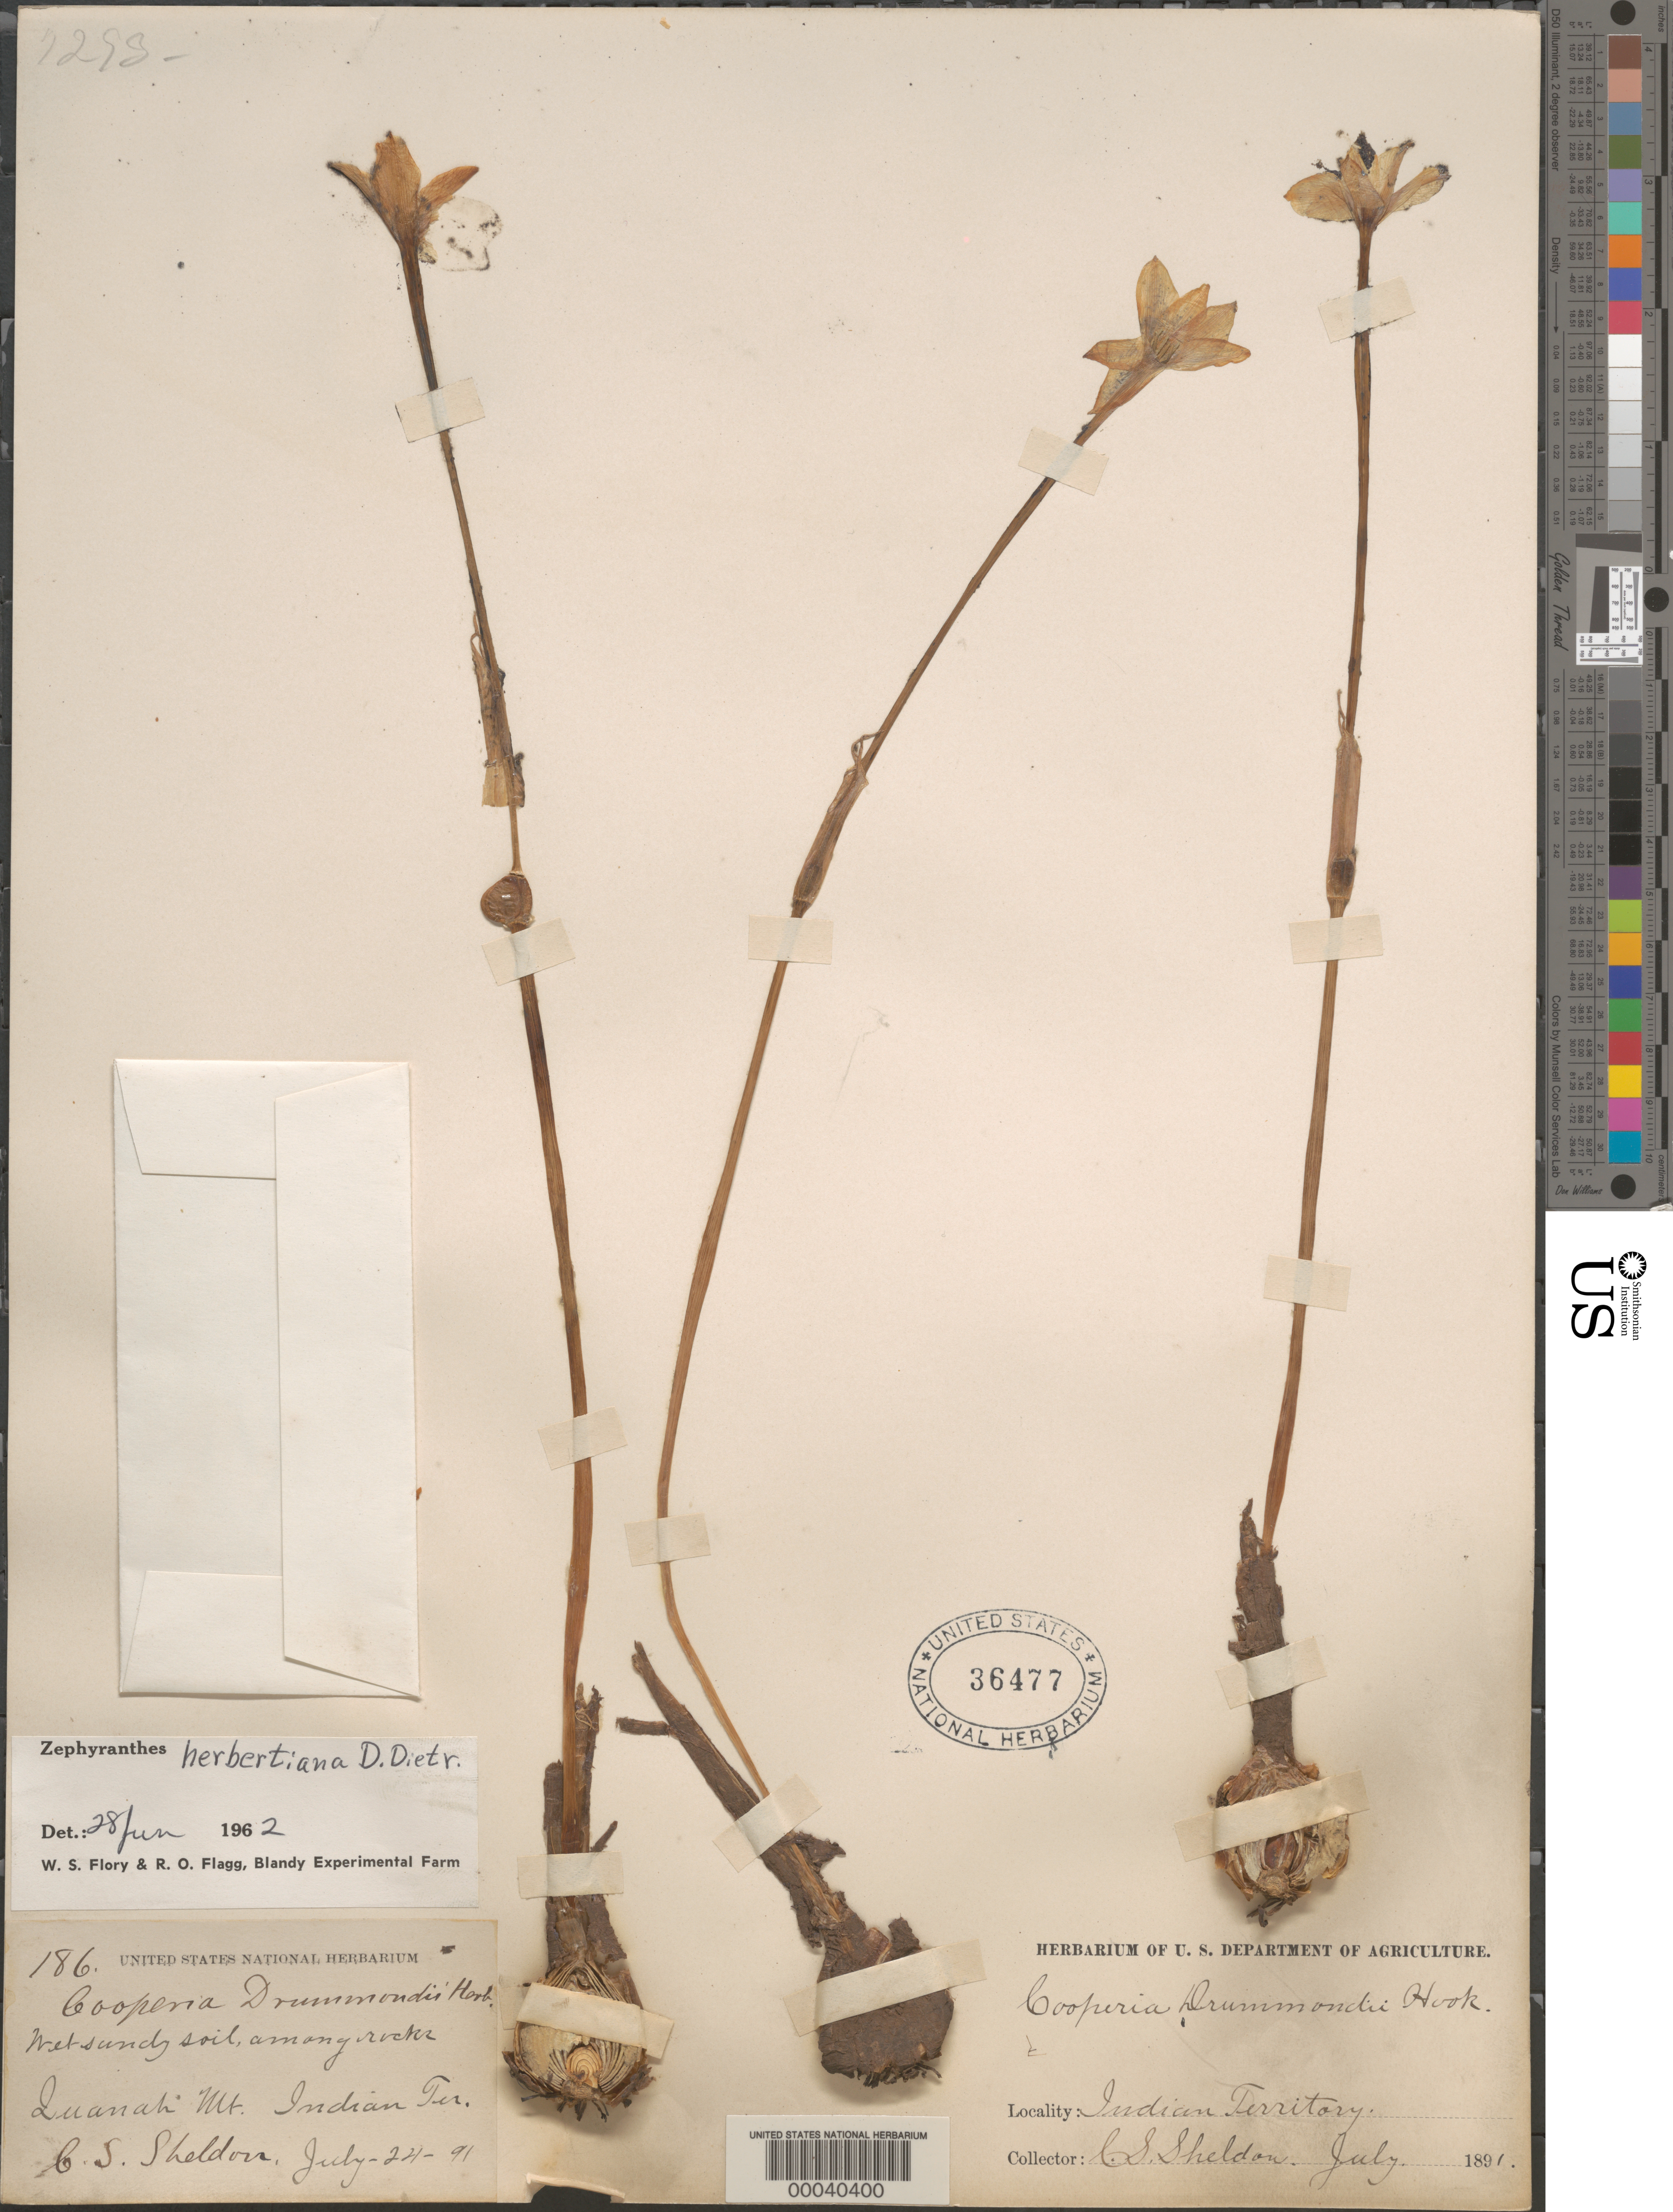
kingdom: Plantae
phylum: Tracheophyta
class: Liliopsida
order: Asparagales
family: Amaryllidaceae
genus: Zephyranthes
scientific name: Zephyranthes herbertiana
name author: D. Dietr.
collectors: C. S. Sheldon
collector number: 186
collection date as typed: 24 Jul 1891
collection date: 1891-07-24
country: United States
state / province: Oklahoma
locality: Quanah mt.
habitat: Wet sandy soil, among rocks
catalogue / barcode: US 36477